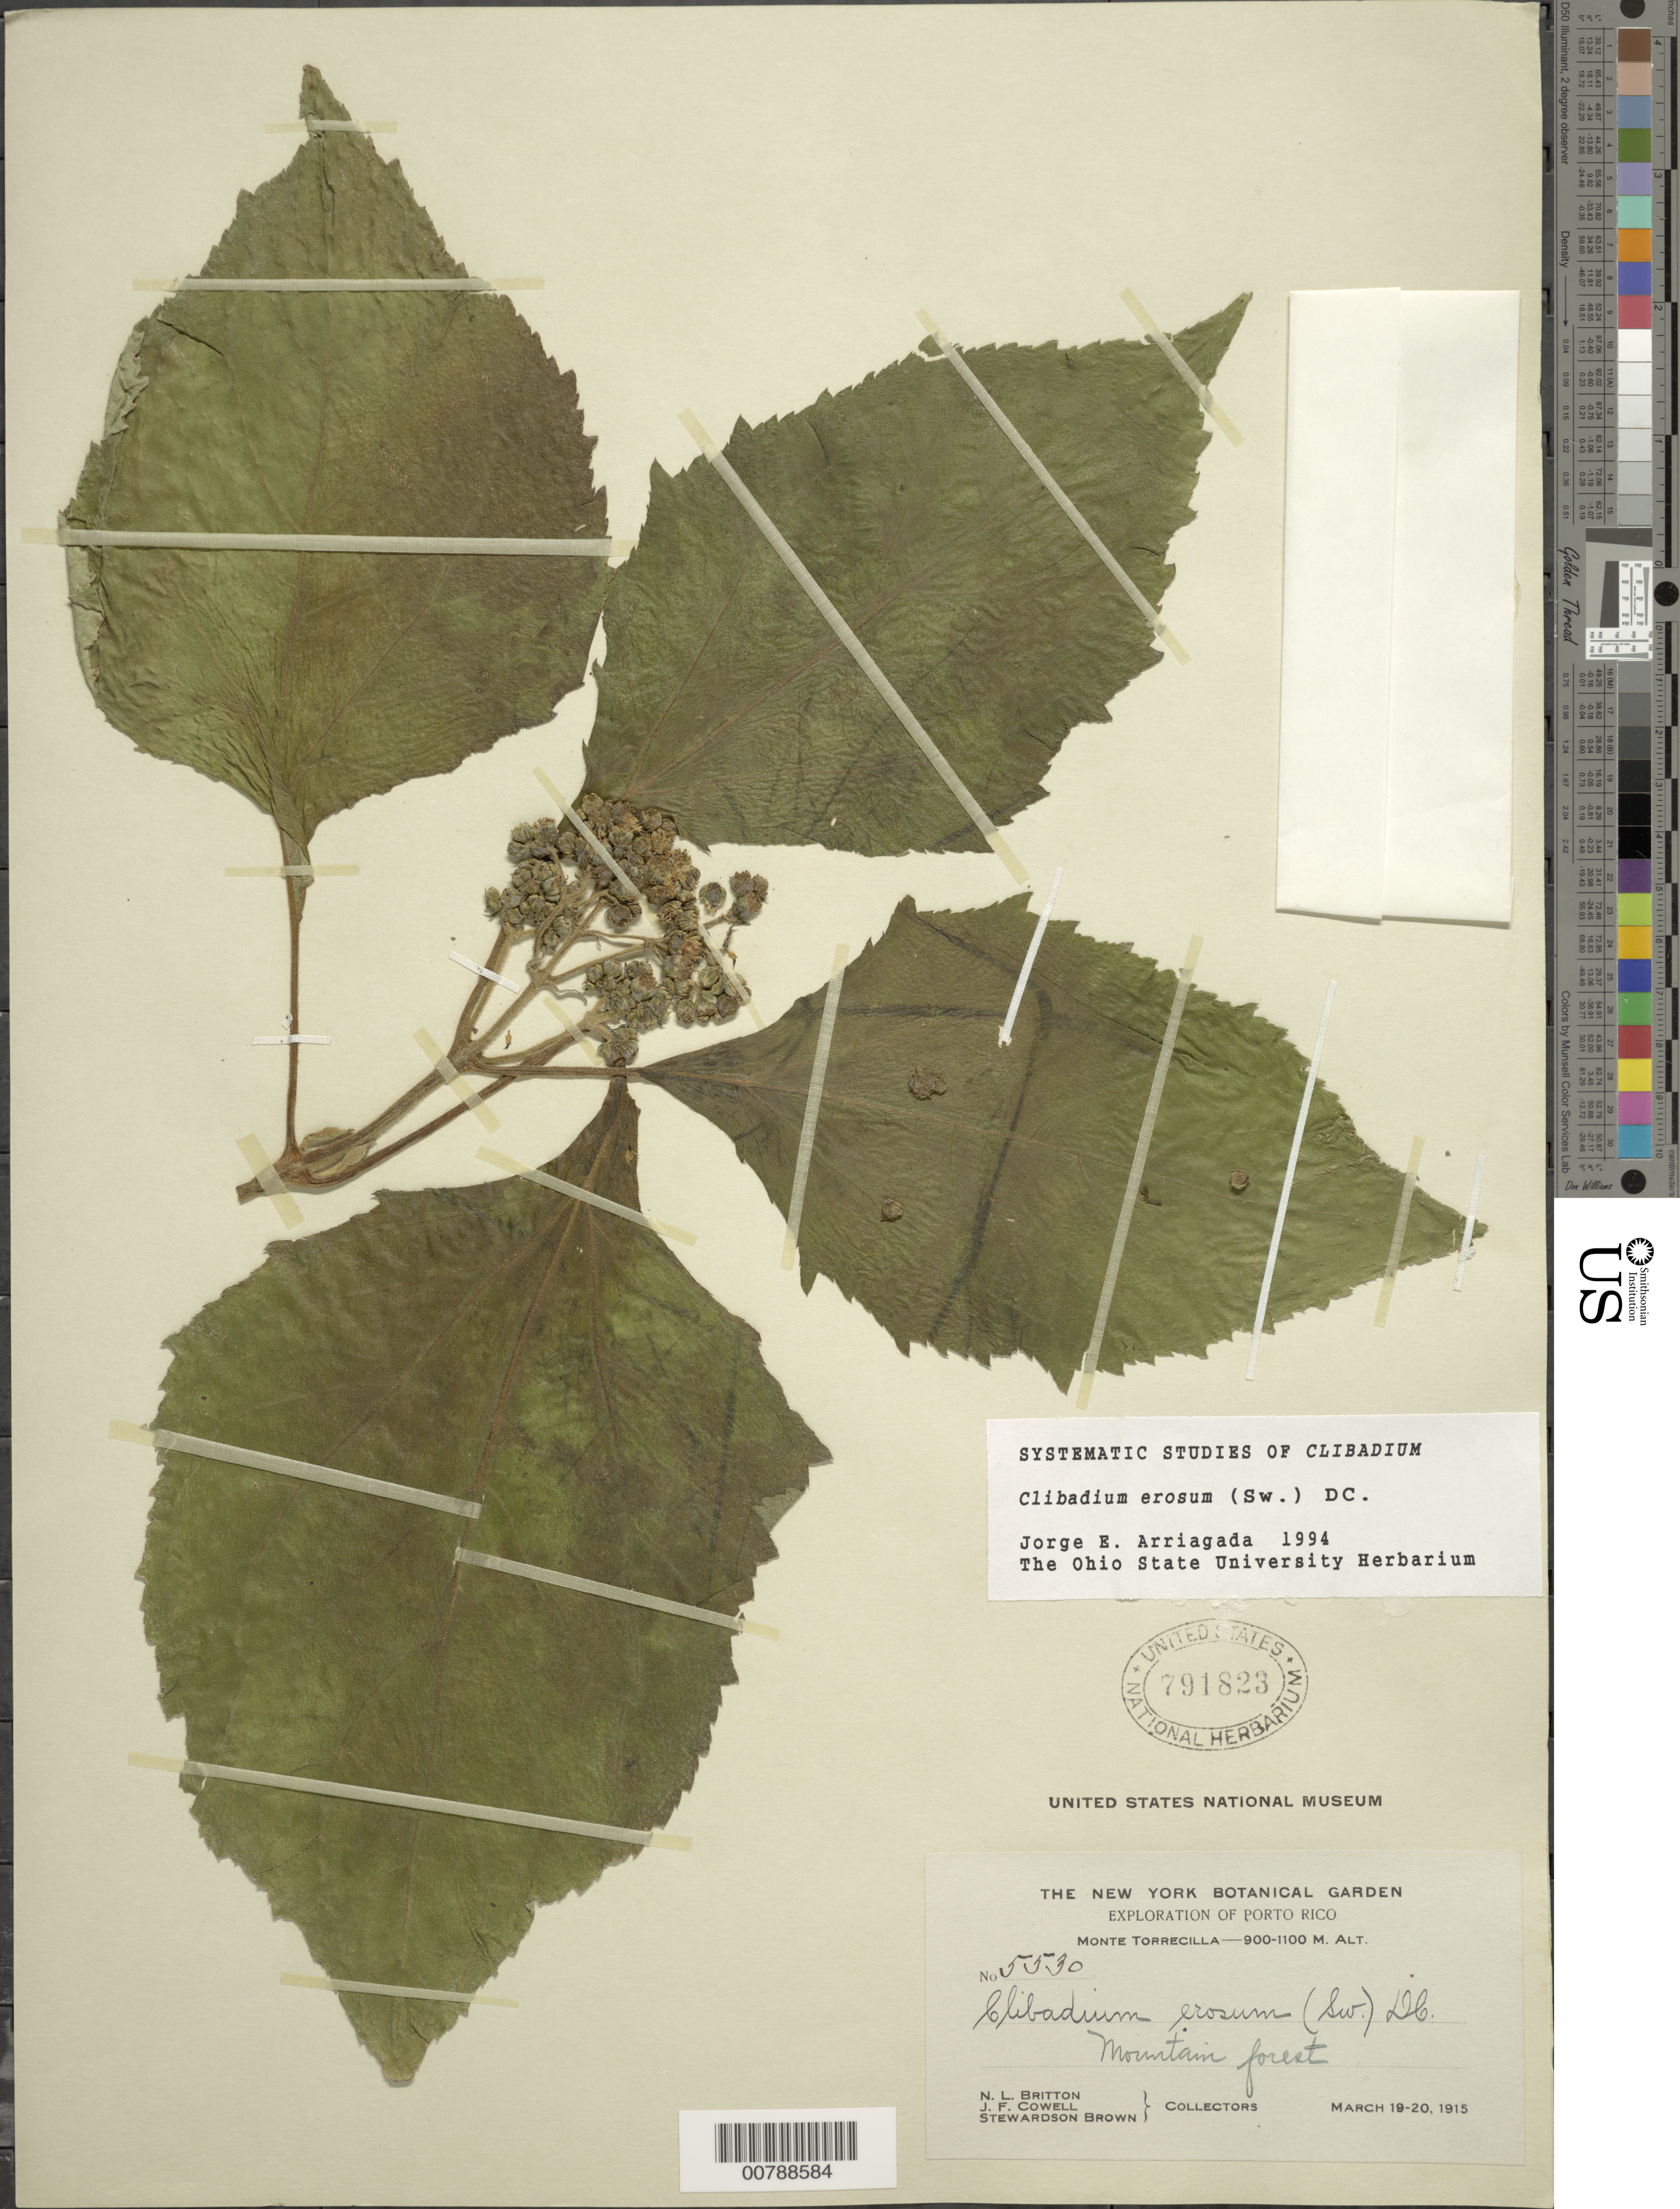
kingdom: Plantae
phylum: Tracheophyta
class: Magnoliopsida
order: Asterales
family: Asteraceae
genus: Clibadium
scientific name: Clibadium erosum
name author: (Sw.) DC.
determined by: Arriagada, J. E.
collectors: N. Britton, J. F. Cowell & S. Brown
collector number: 5530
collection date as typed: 19 Mar 1915 to 20 Mar 1915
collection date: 1915-03-19/1915-03-20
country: Puerto Rico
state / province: Barranquitas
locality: Monte Torrecilla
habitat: Mountain forest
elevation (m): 900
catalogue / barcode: US 791823